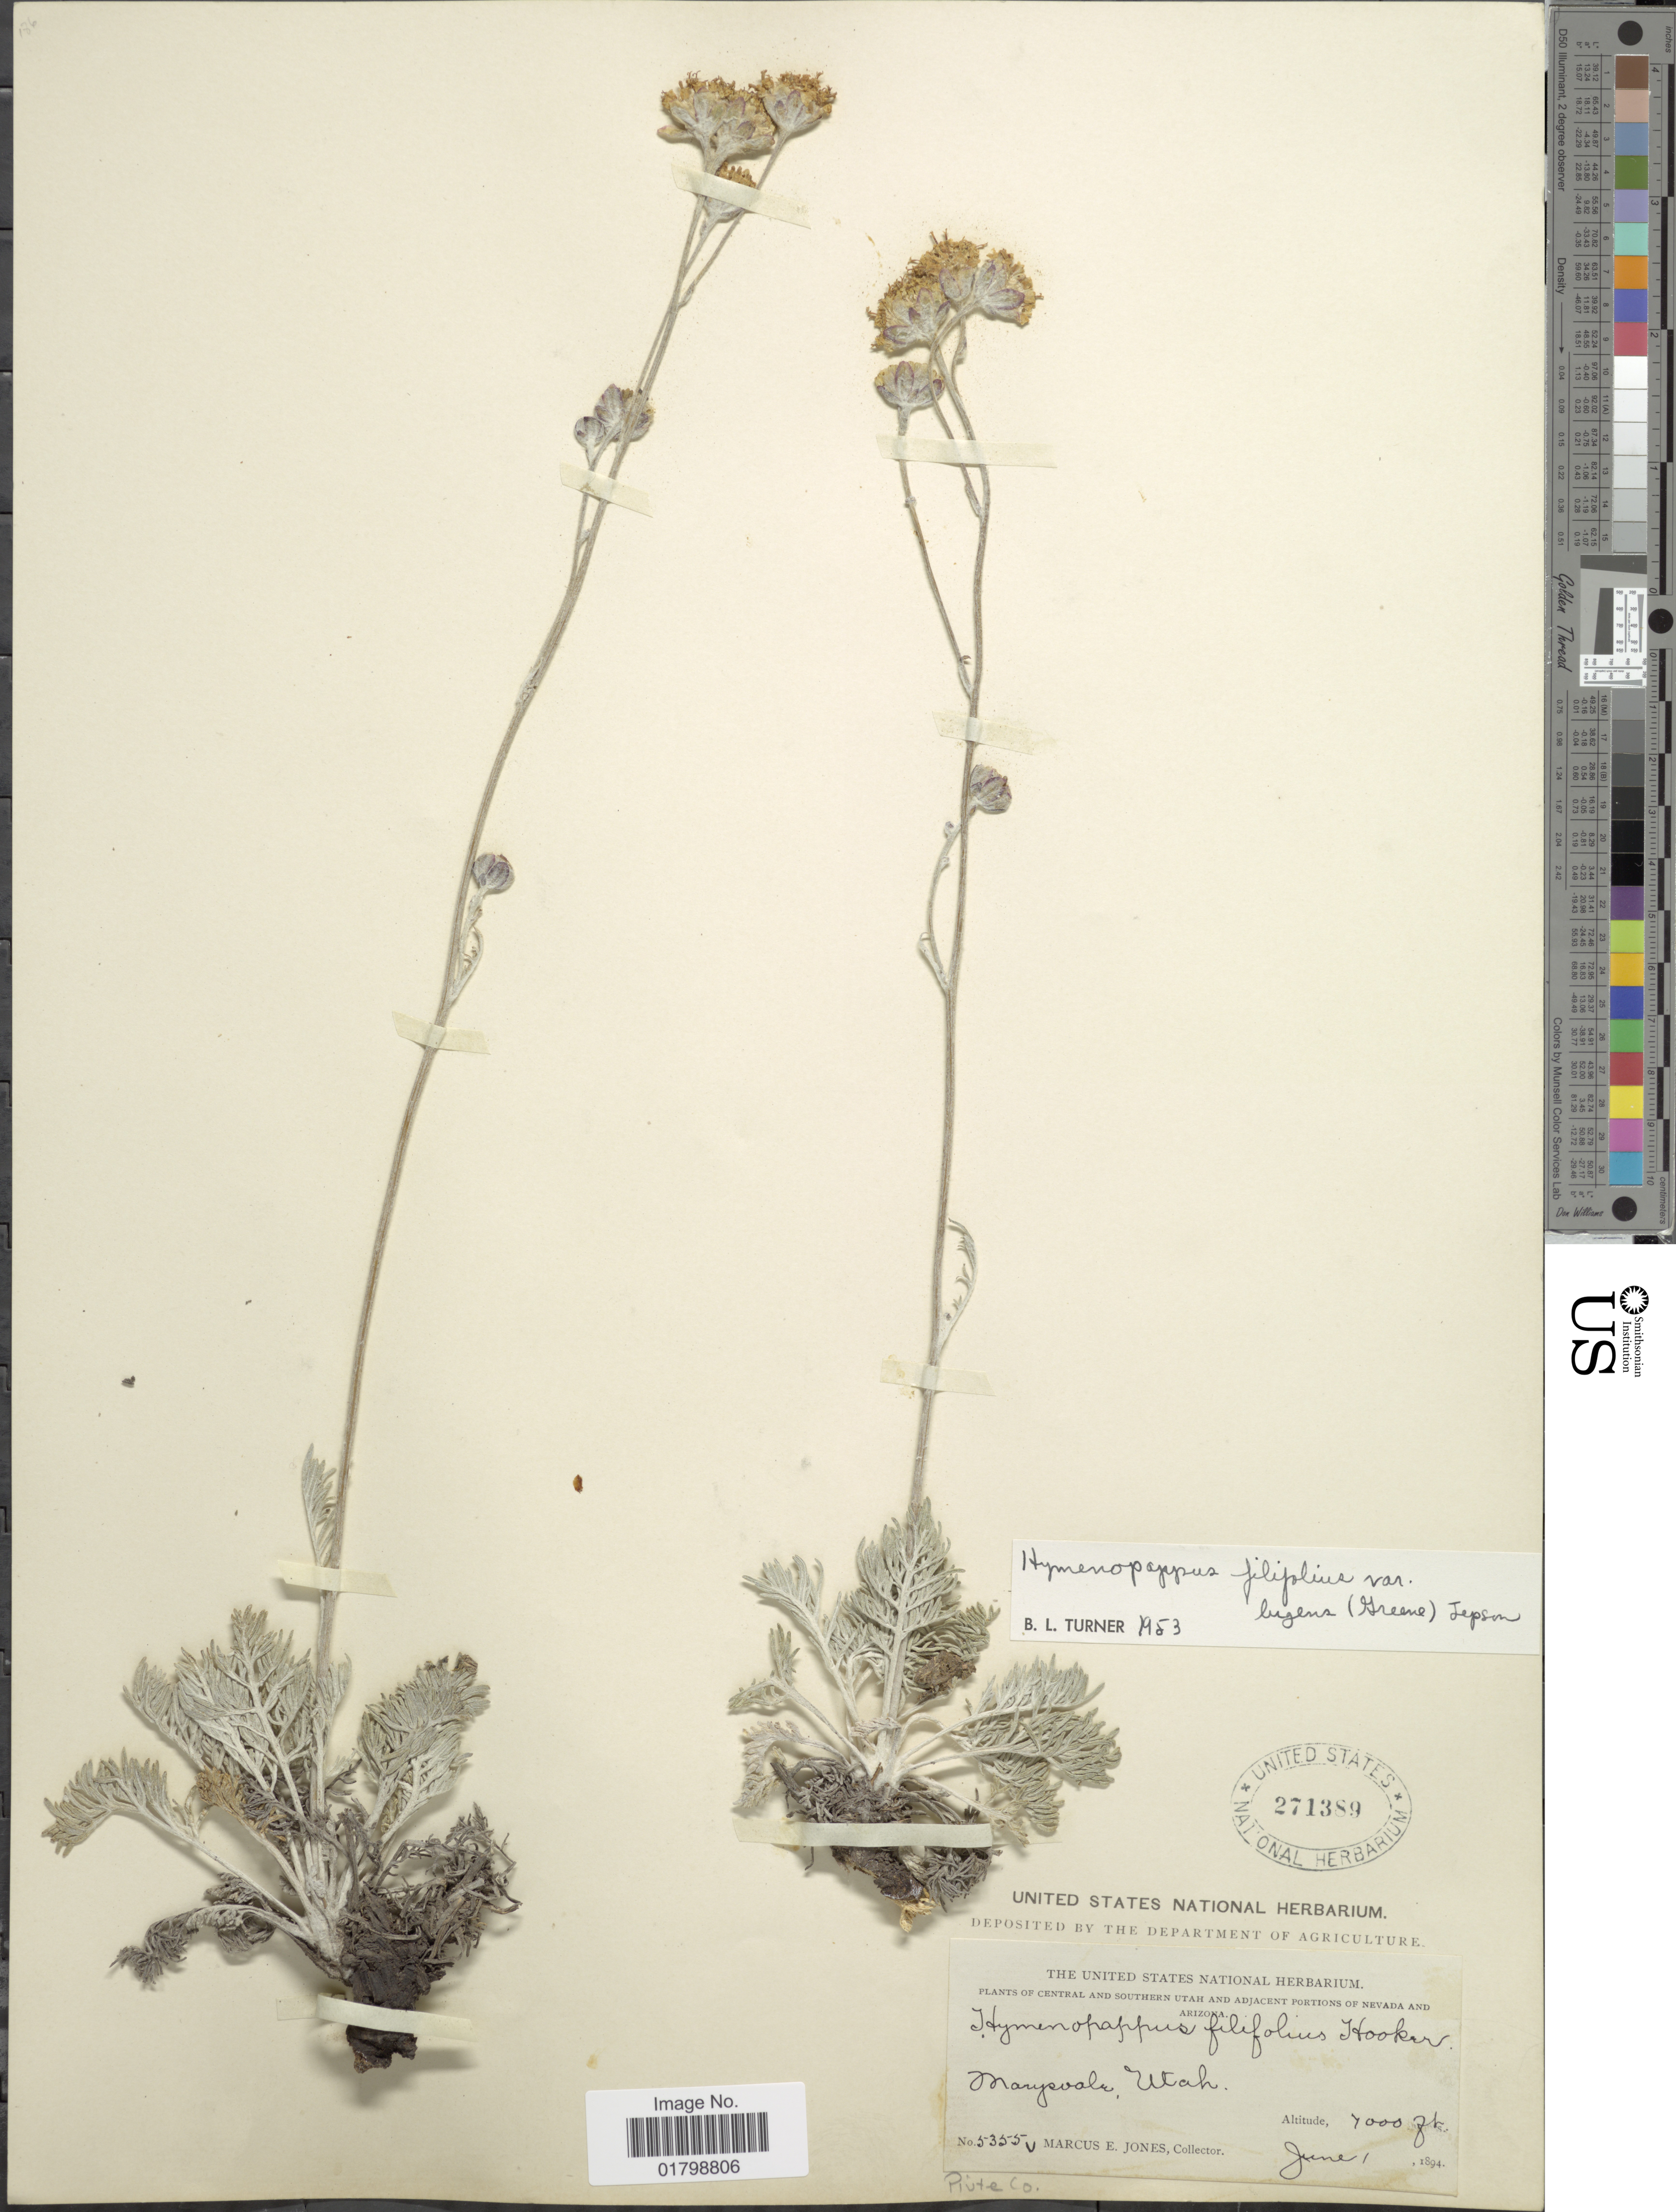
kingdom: Plantae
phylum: Tracheophyta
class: Magnoliopsida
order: Asterales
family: Asteraceae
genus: Hymenopappus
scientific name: Hymenopappus filifolius var. lugens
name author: (Greene) Jeps.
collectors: M. E. Jones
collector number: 5355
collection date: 1894-06-01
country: United States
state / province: Utah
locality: Central and Southern Utah and Adjacent portions of Nevada and Arizona, Marysvale, Piute Co.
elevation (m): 2134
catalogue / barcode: US 271389